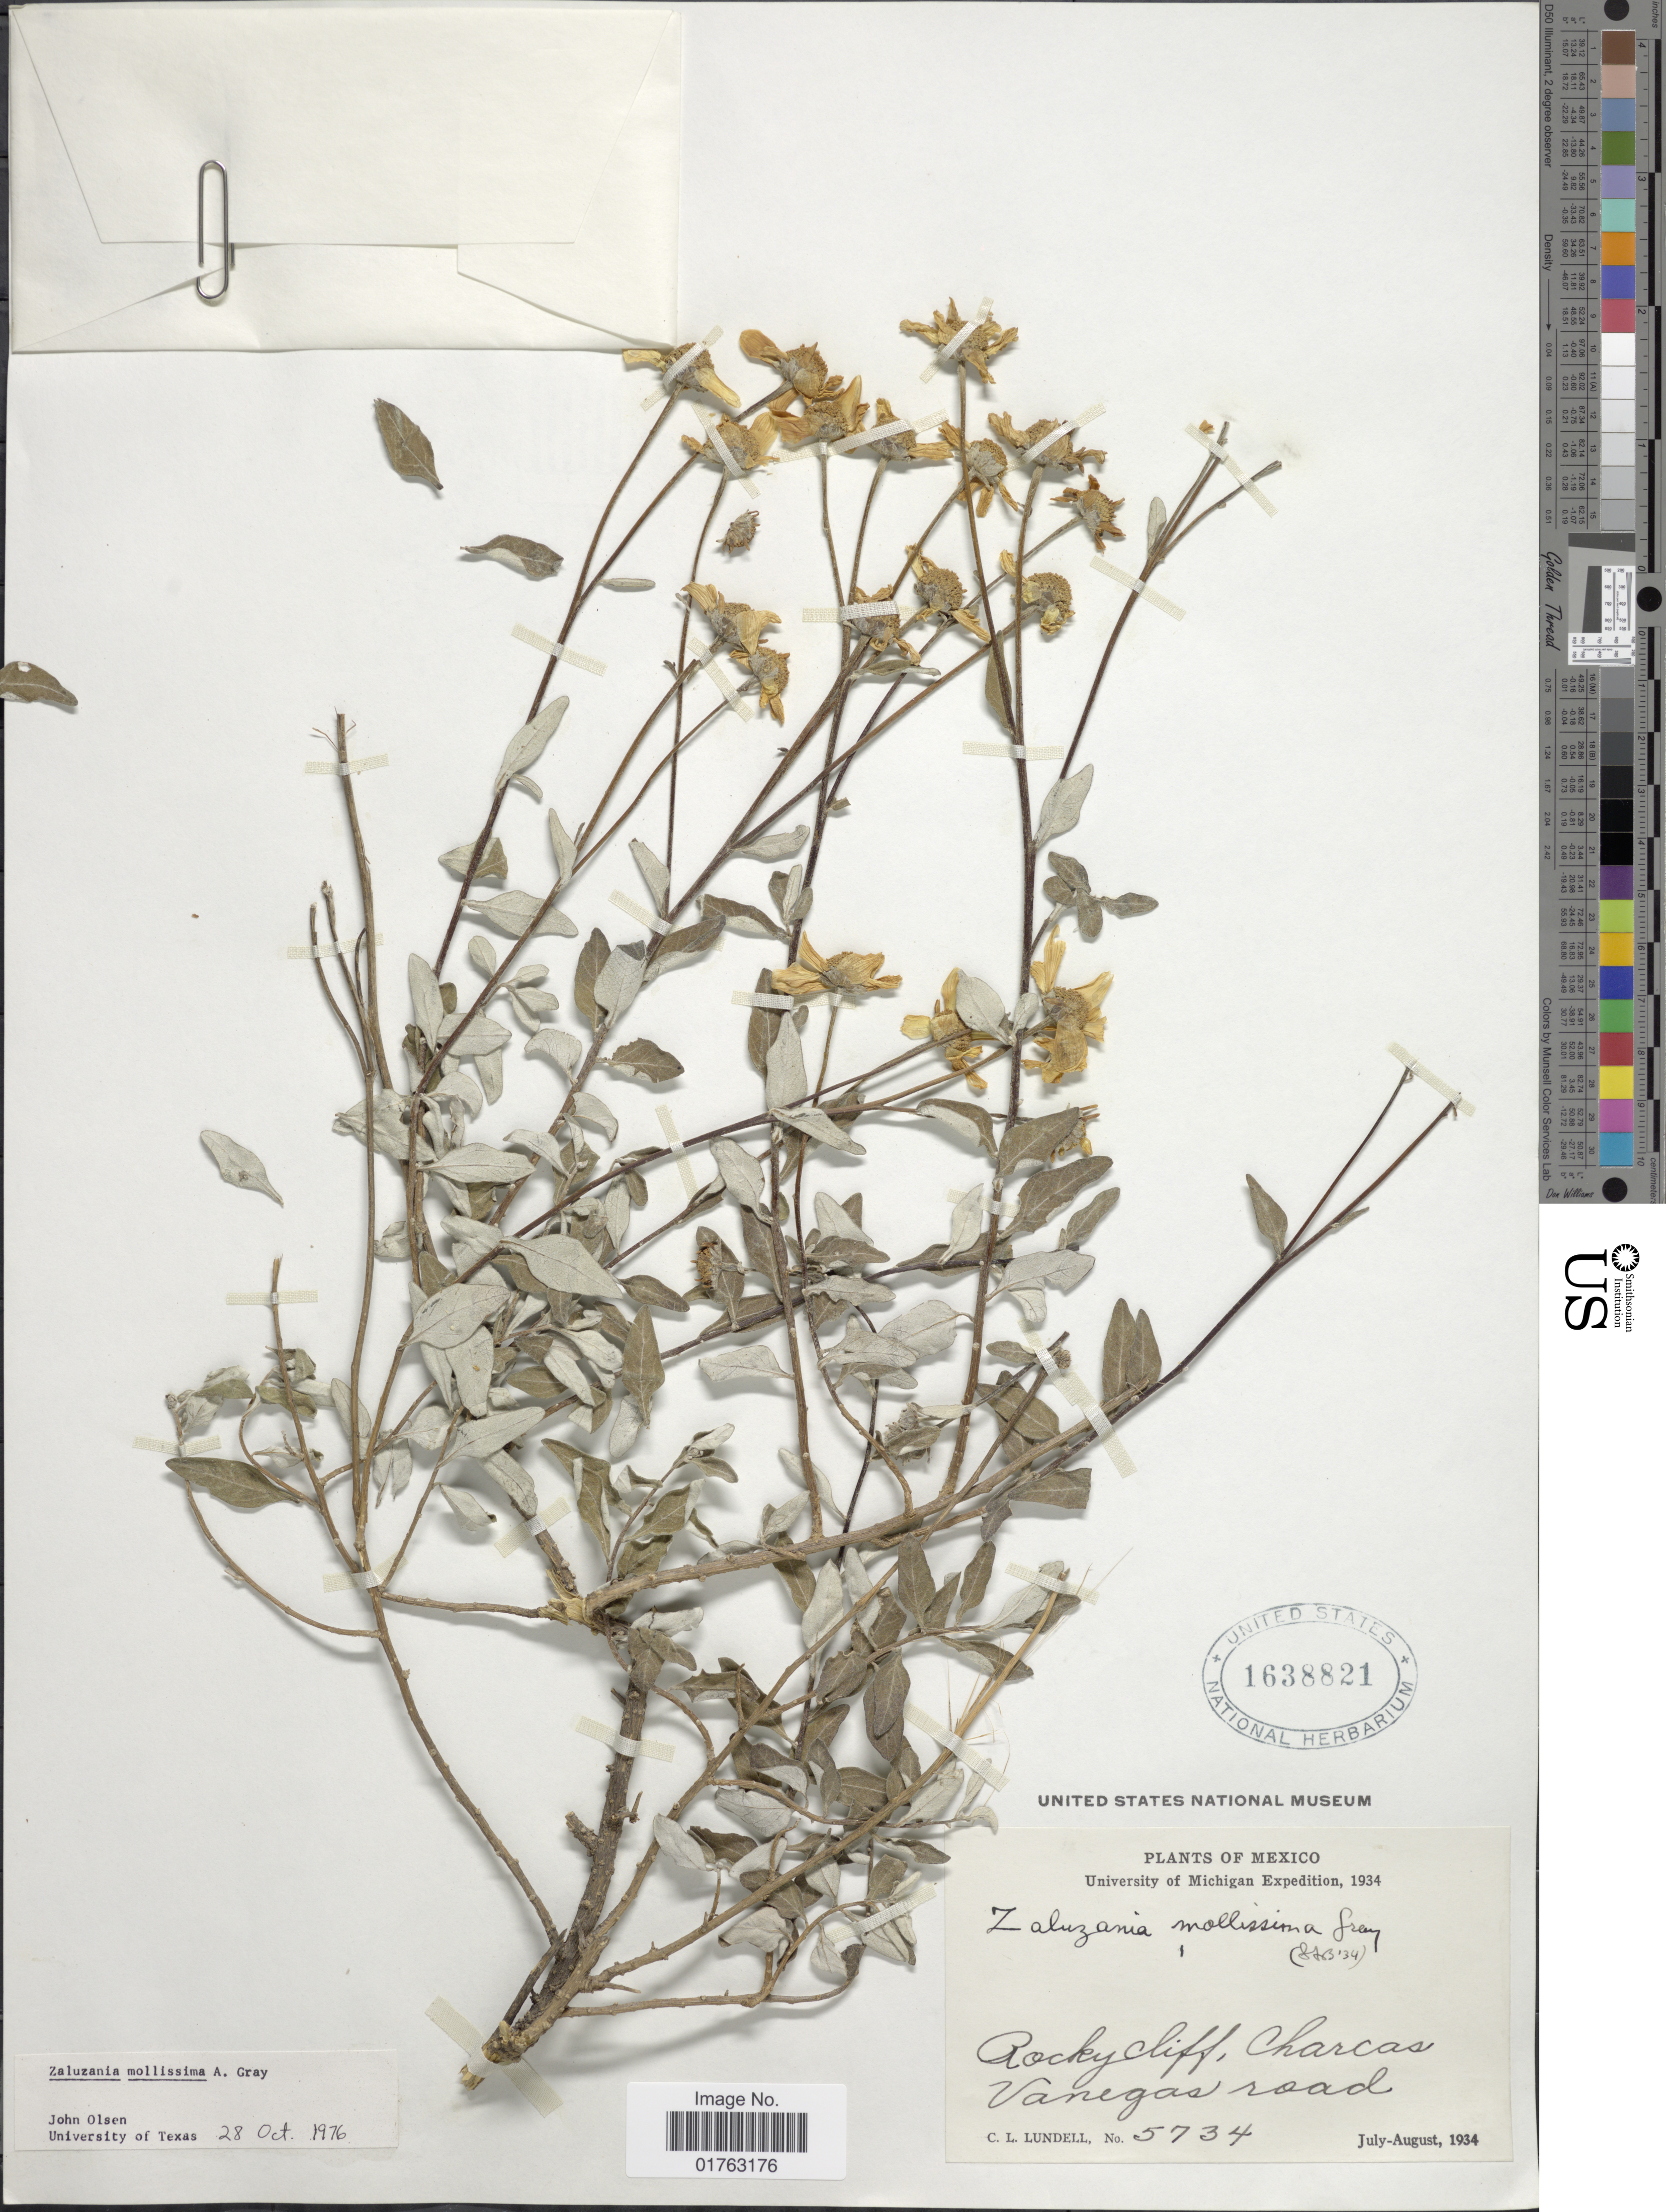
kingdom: Plantae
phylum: Tracheophyta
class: Magnoliopsida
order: Asterales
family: Asteraceae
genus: Zaluzania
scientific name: Zaluzania mollissima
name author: A. Gray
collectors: C. L. Lundell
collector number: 5734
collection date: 1934-07/1934-08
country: Mexico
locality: Rocky cliff, Charcas, Vanegas road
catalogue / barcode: US 1638821